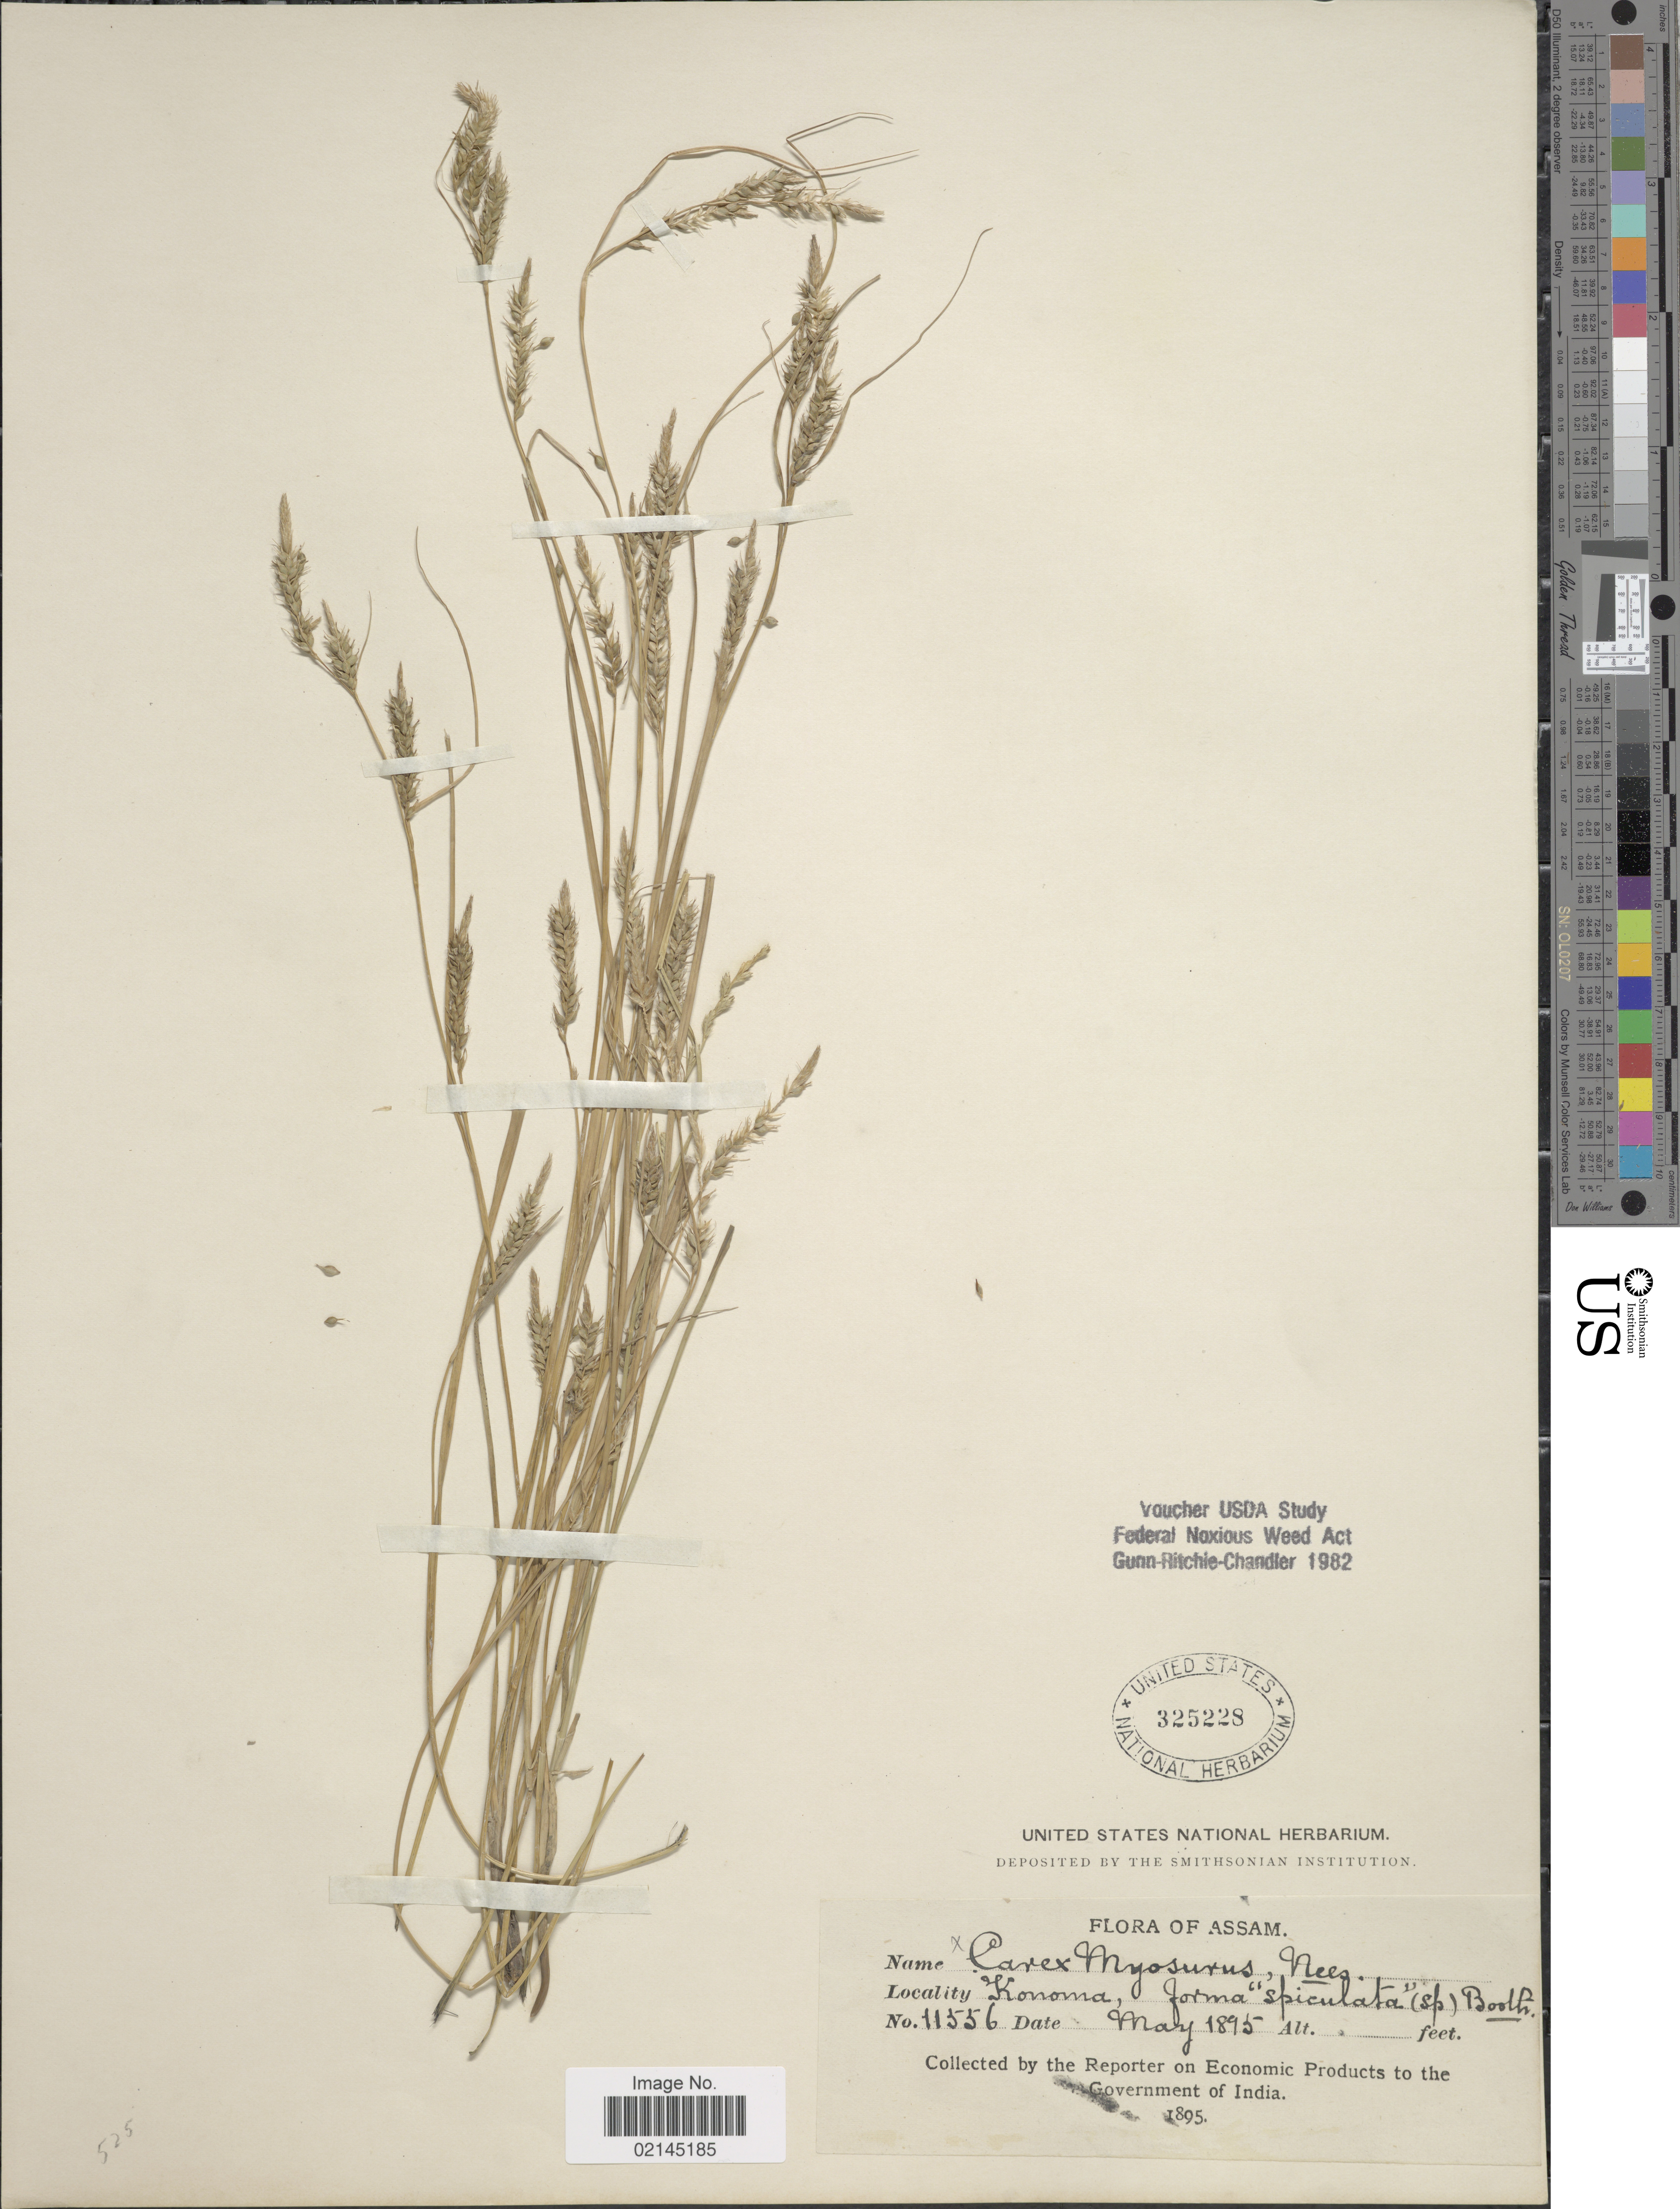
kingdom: Plantae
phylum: Tracheophyta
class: Liliopsida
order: Poales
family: Cyperaceae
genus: Carex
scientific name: Carex myosurus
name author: Nees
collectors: G. Reporter on Economic Products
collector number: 11556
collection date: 1895-05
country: India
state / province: Assam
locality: Konoma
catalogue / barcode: US 325228